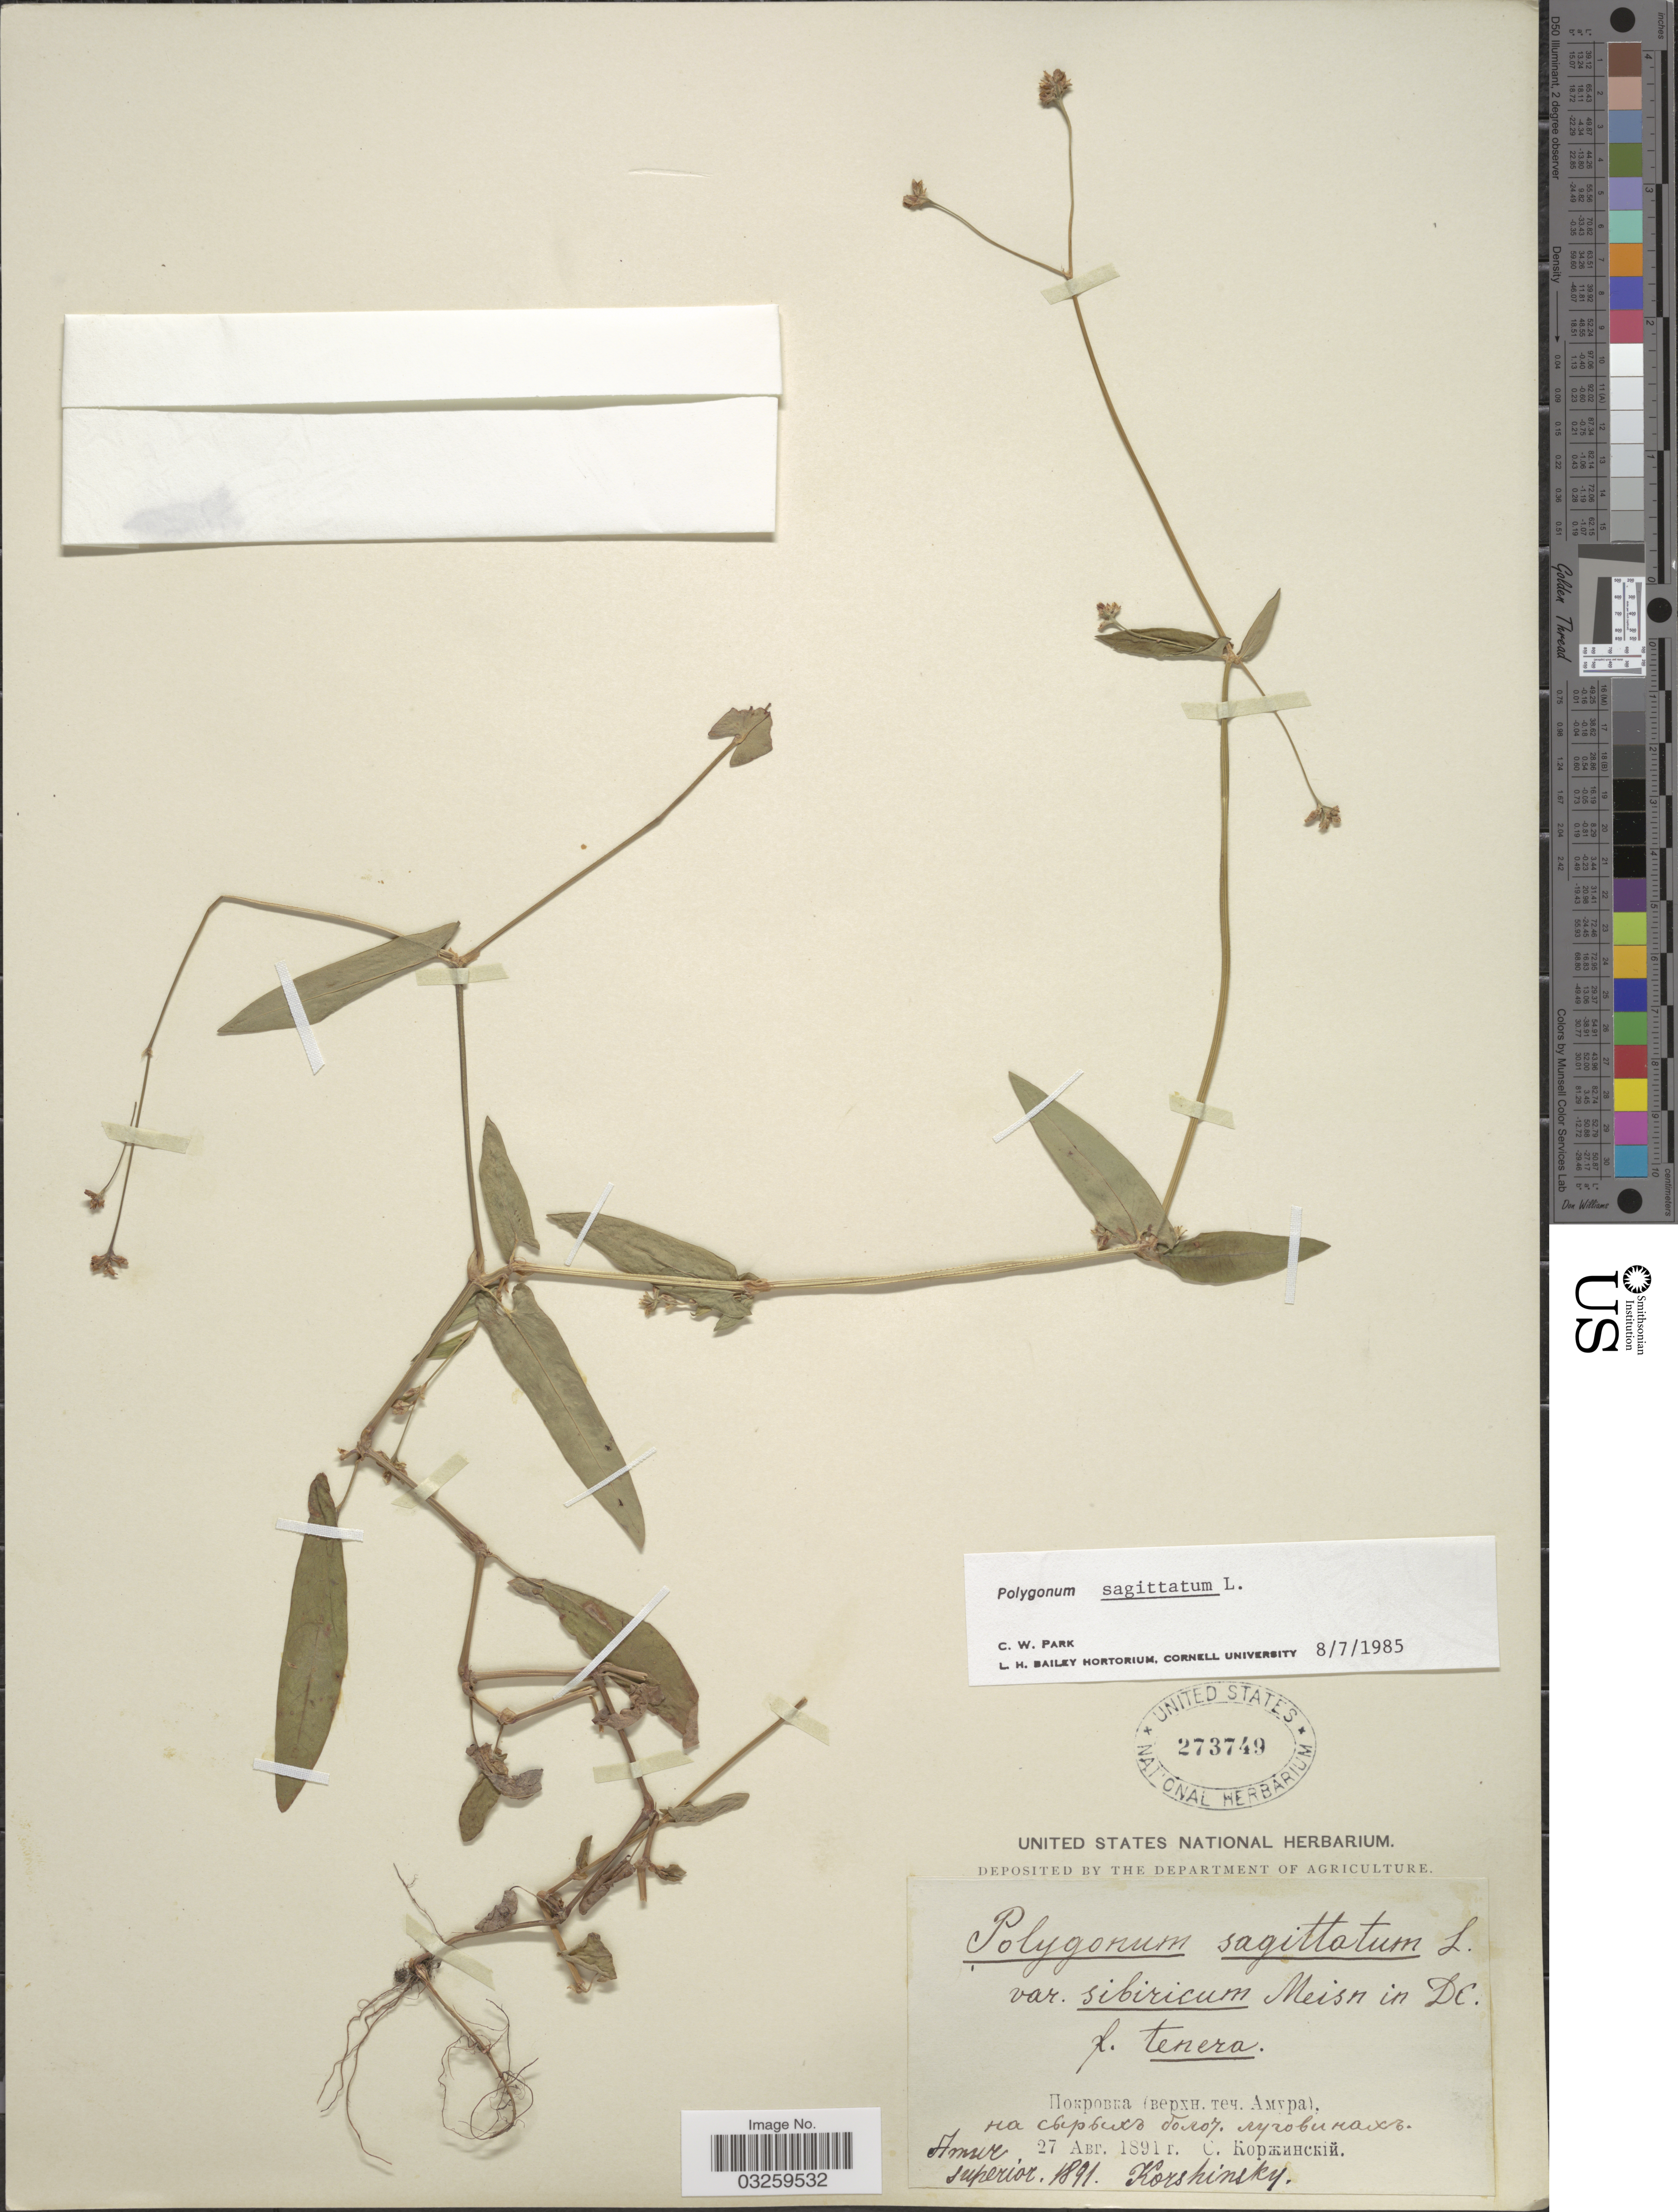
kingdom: Plantae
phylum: Tracheophyta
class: Magnoliopsida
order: Caryophyllales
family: Polygonaceae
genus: Polygonum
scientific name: Polygonum sagittatum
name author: L.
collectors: S. Korzhinskiy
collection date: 1891-08-27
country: Russian Federation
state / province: Amur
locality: Pokrovka, river Amur.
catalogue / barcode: US 273749